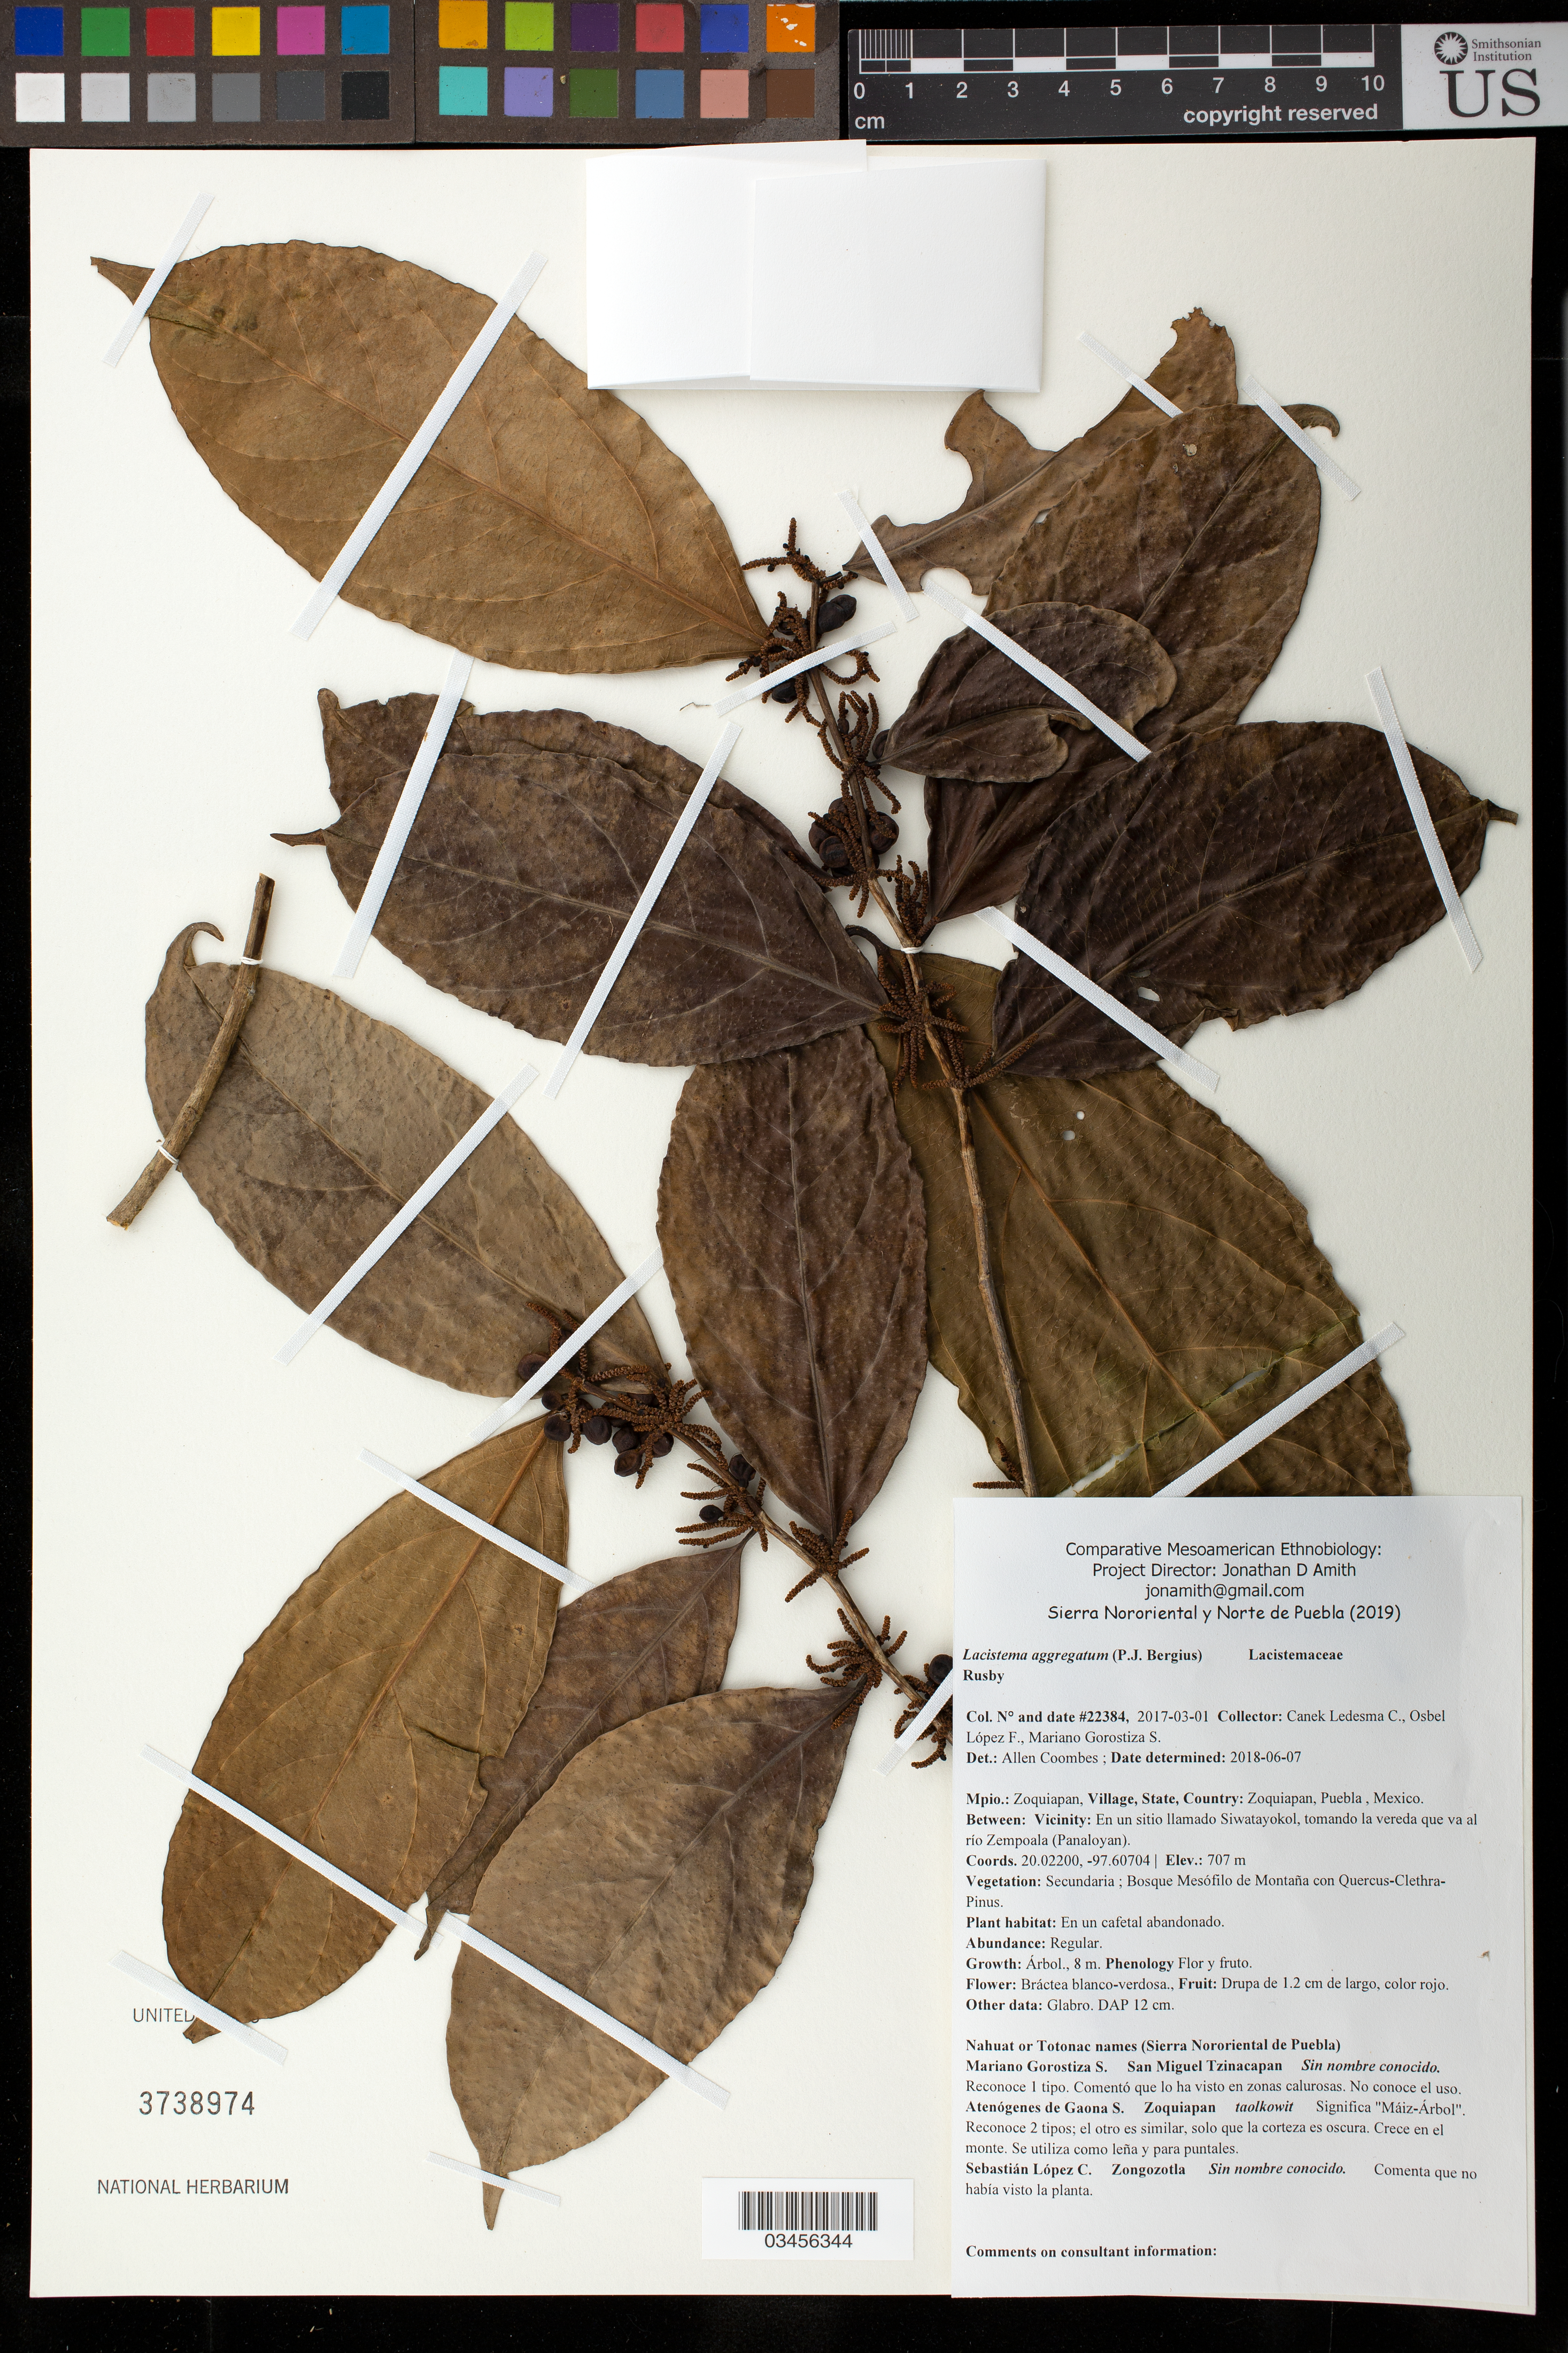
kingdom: Plantae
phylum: Tracheophyta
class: Magnoliopsida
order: Malpighiales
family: Lacistemataceae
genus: Lacistema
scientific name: Lacistema aggregatum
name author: (P.J. Bergius) Rusby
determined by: Coombes, Allen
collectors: Canek Ledesma C., O. López Francisco & M. Gorostiza S.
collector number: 22384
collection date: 2017-03-01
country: México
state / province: Puebla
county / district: Zoquiapan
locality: PUEBLO: Zoquiapan; LOCALIDAD EXACTA: En un sitio llamado Siwatayokol, tomando la vereda que va al río Zempoala (Panaloyan).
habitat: Bosque mesófilo de montaña con Quercus-Clethra-Pinus | En un cafetal abandonado.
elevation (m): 707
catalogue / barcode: US 3738974